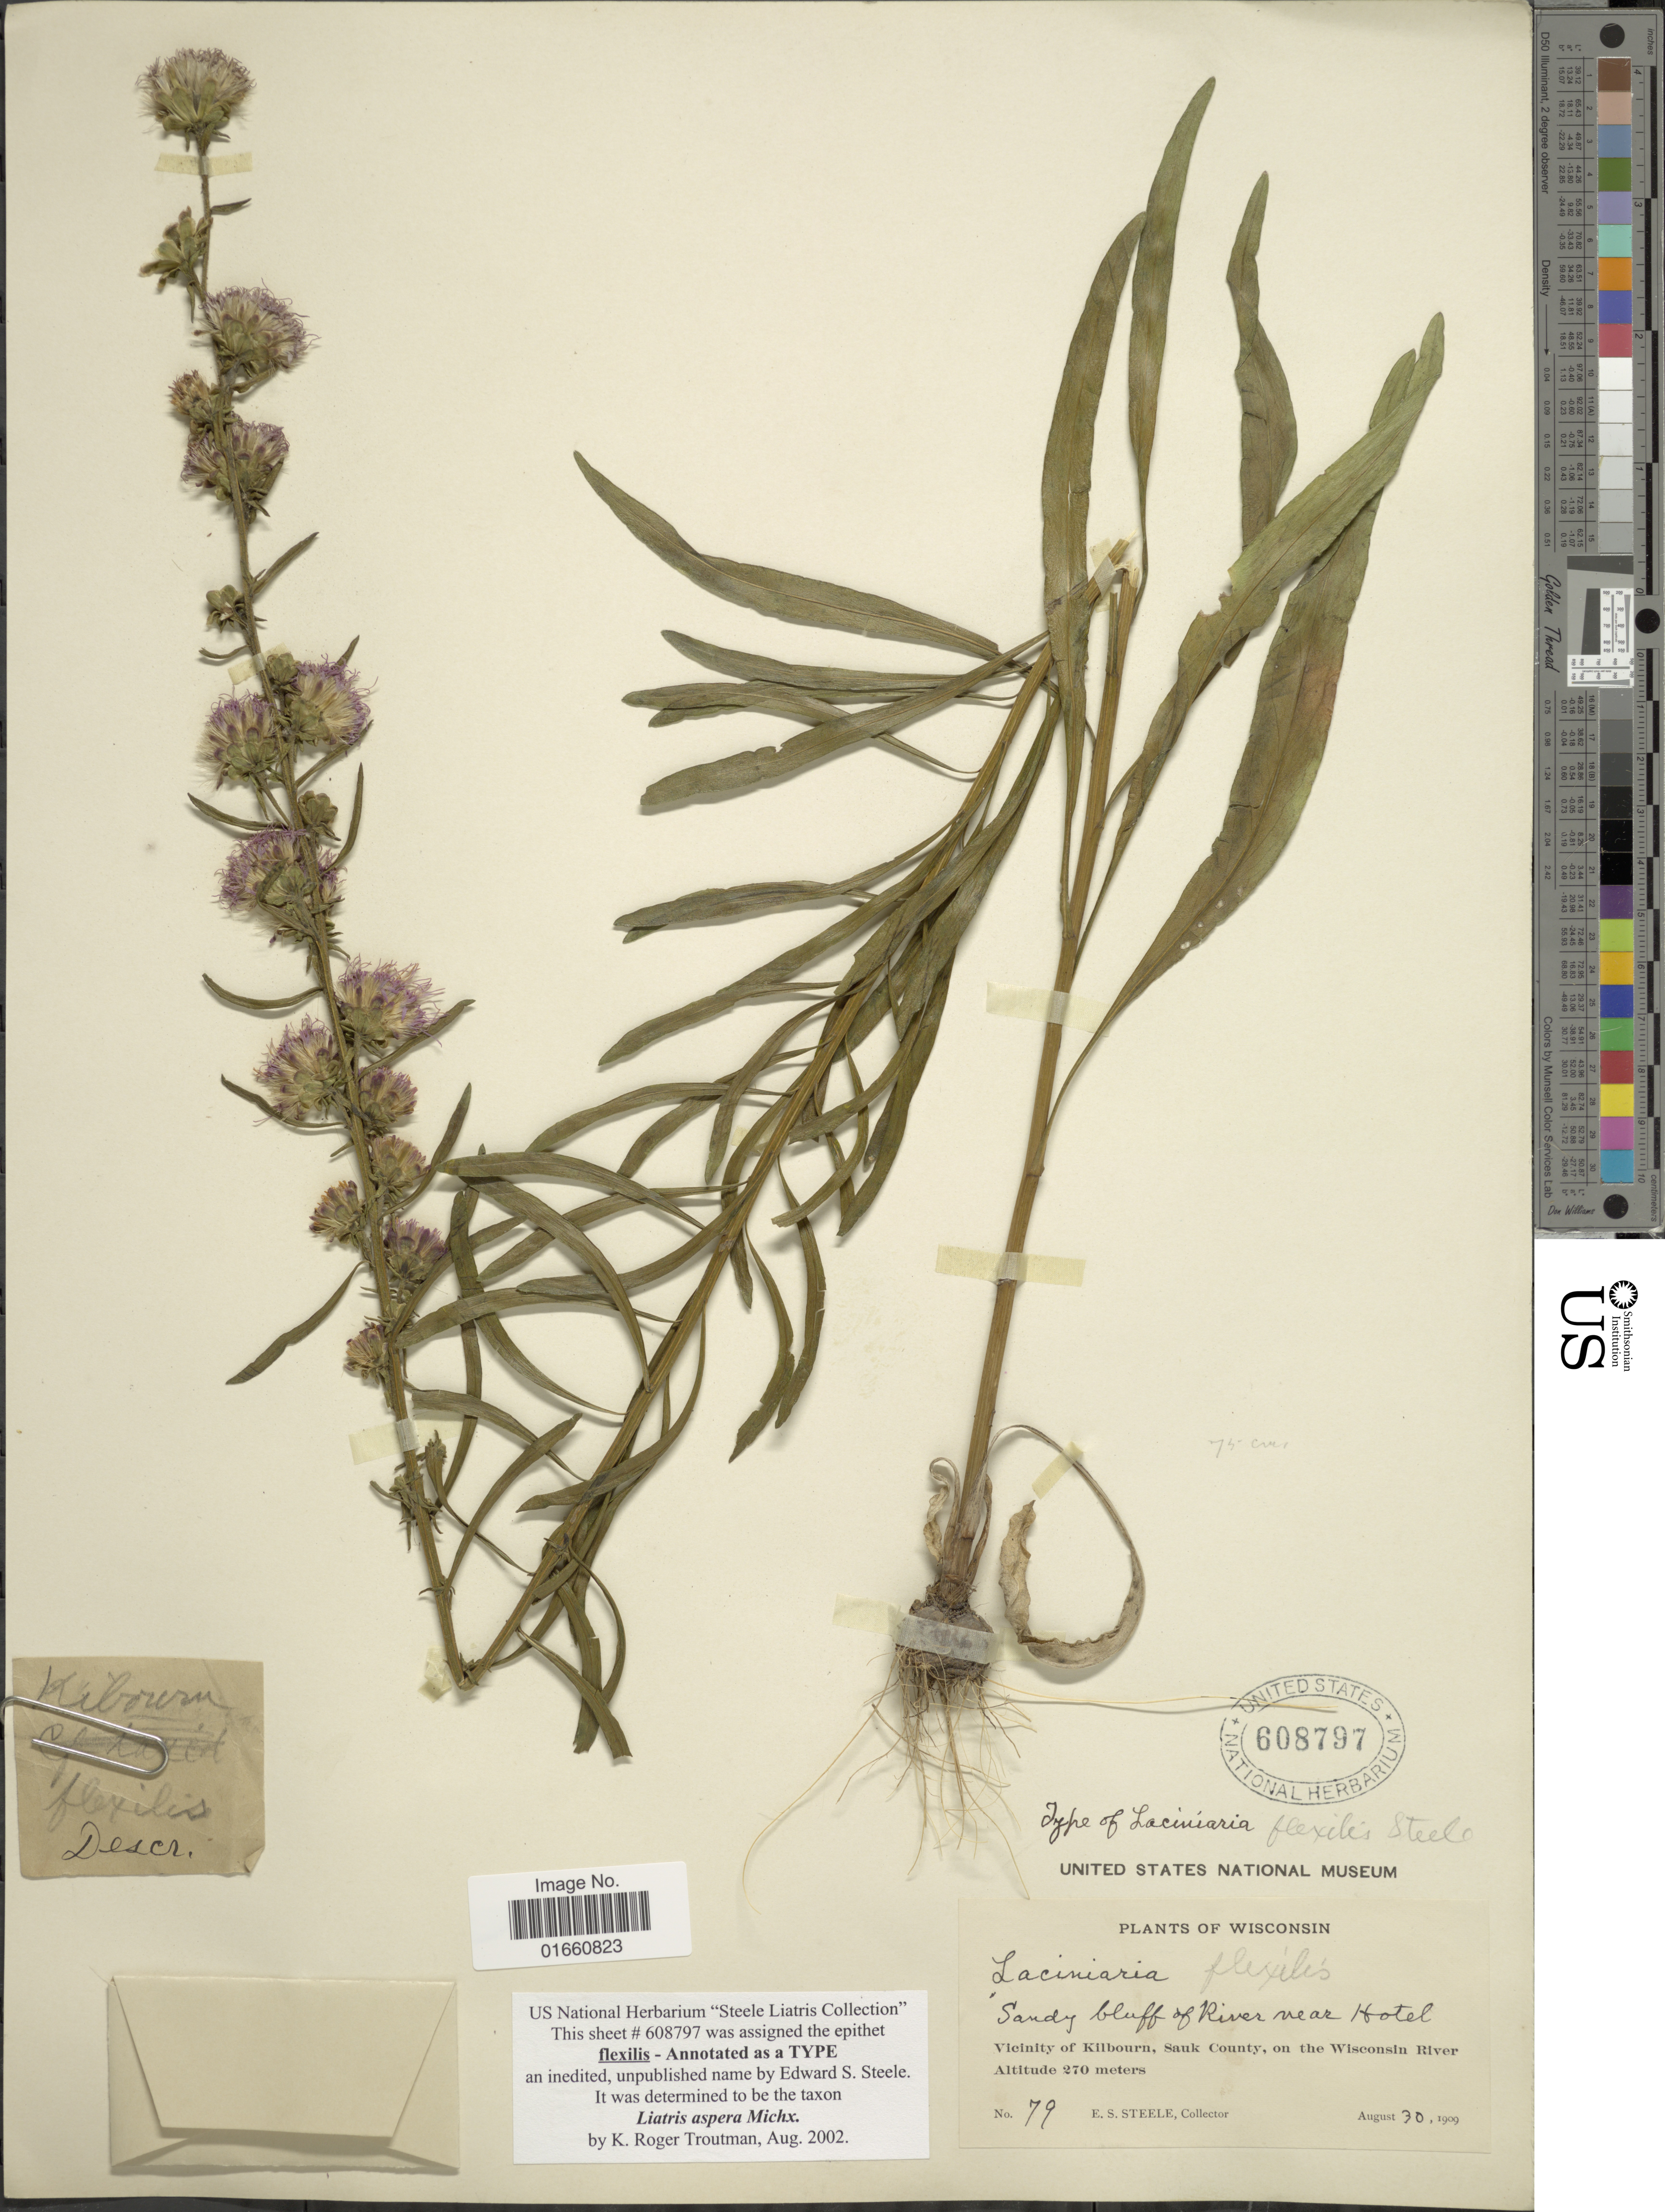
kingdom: Plantae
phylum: Tracheophyta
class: Magnoliopsida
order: Asterales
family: Asteraceae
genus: Liatris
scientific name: Liatris aspera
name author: Michx.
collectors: E. Steele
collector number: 79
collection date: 1909-08-30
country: United States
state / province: Wisconsin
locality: Sandy bluff of River near Hotel, Vicinity of Kilbourn, Sauk County, on the Wisconsin River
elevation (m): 270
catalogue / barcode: US 608797